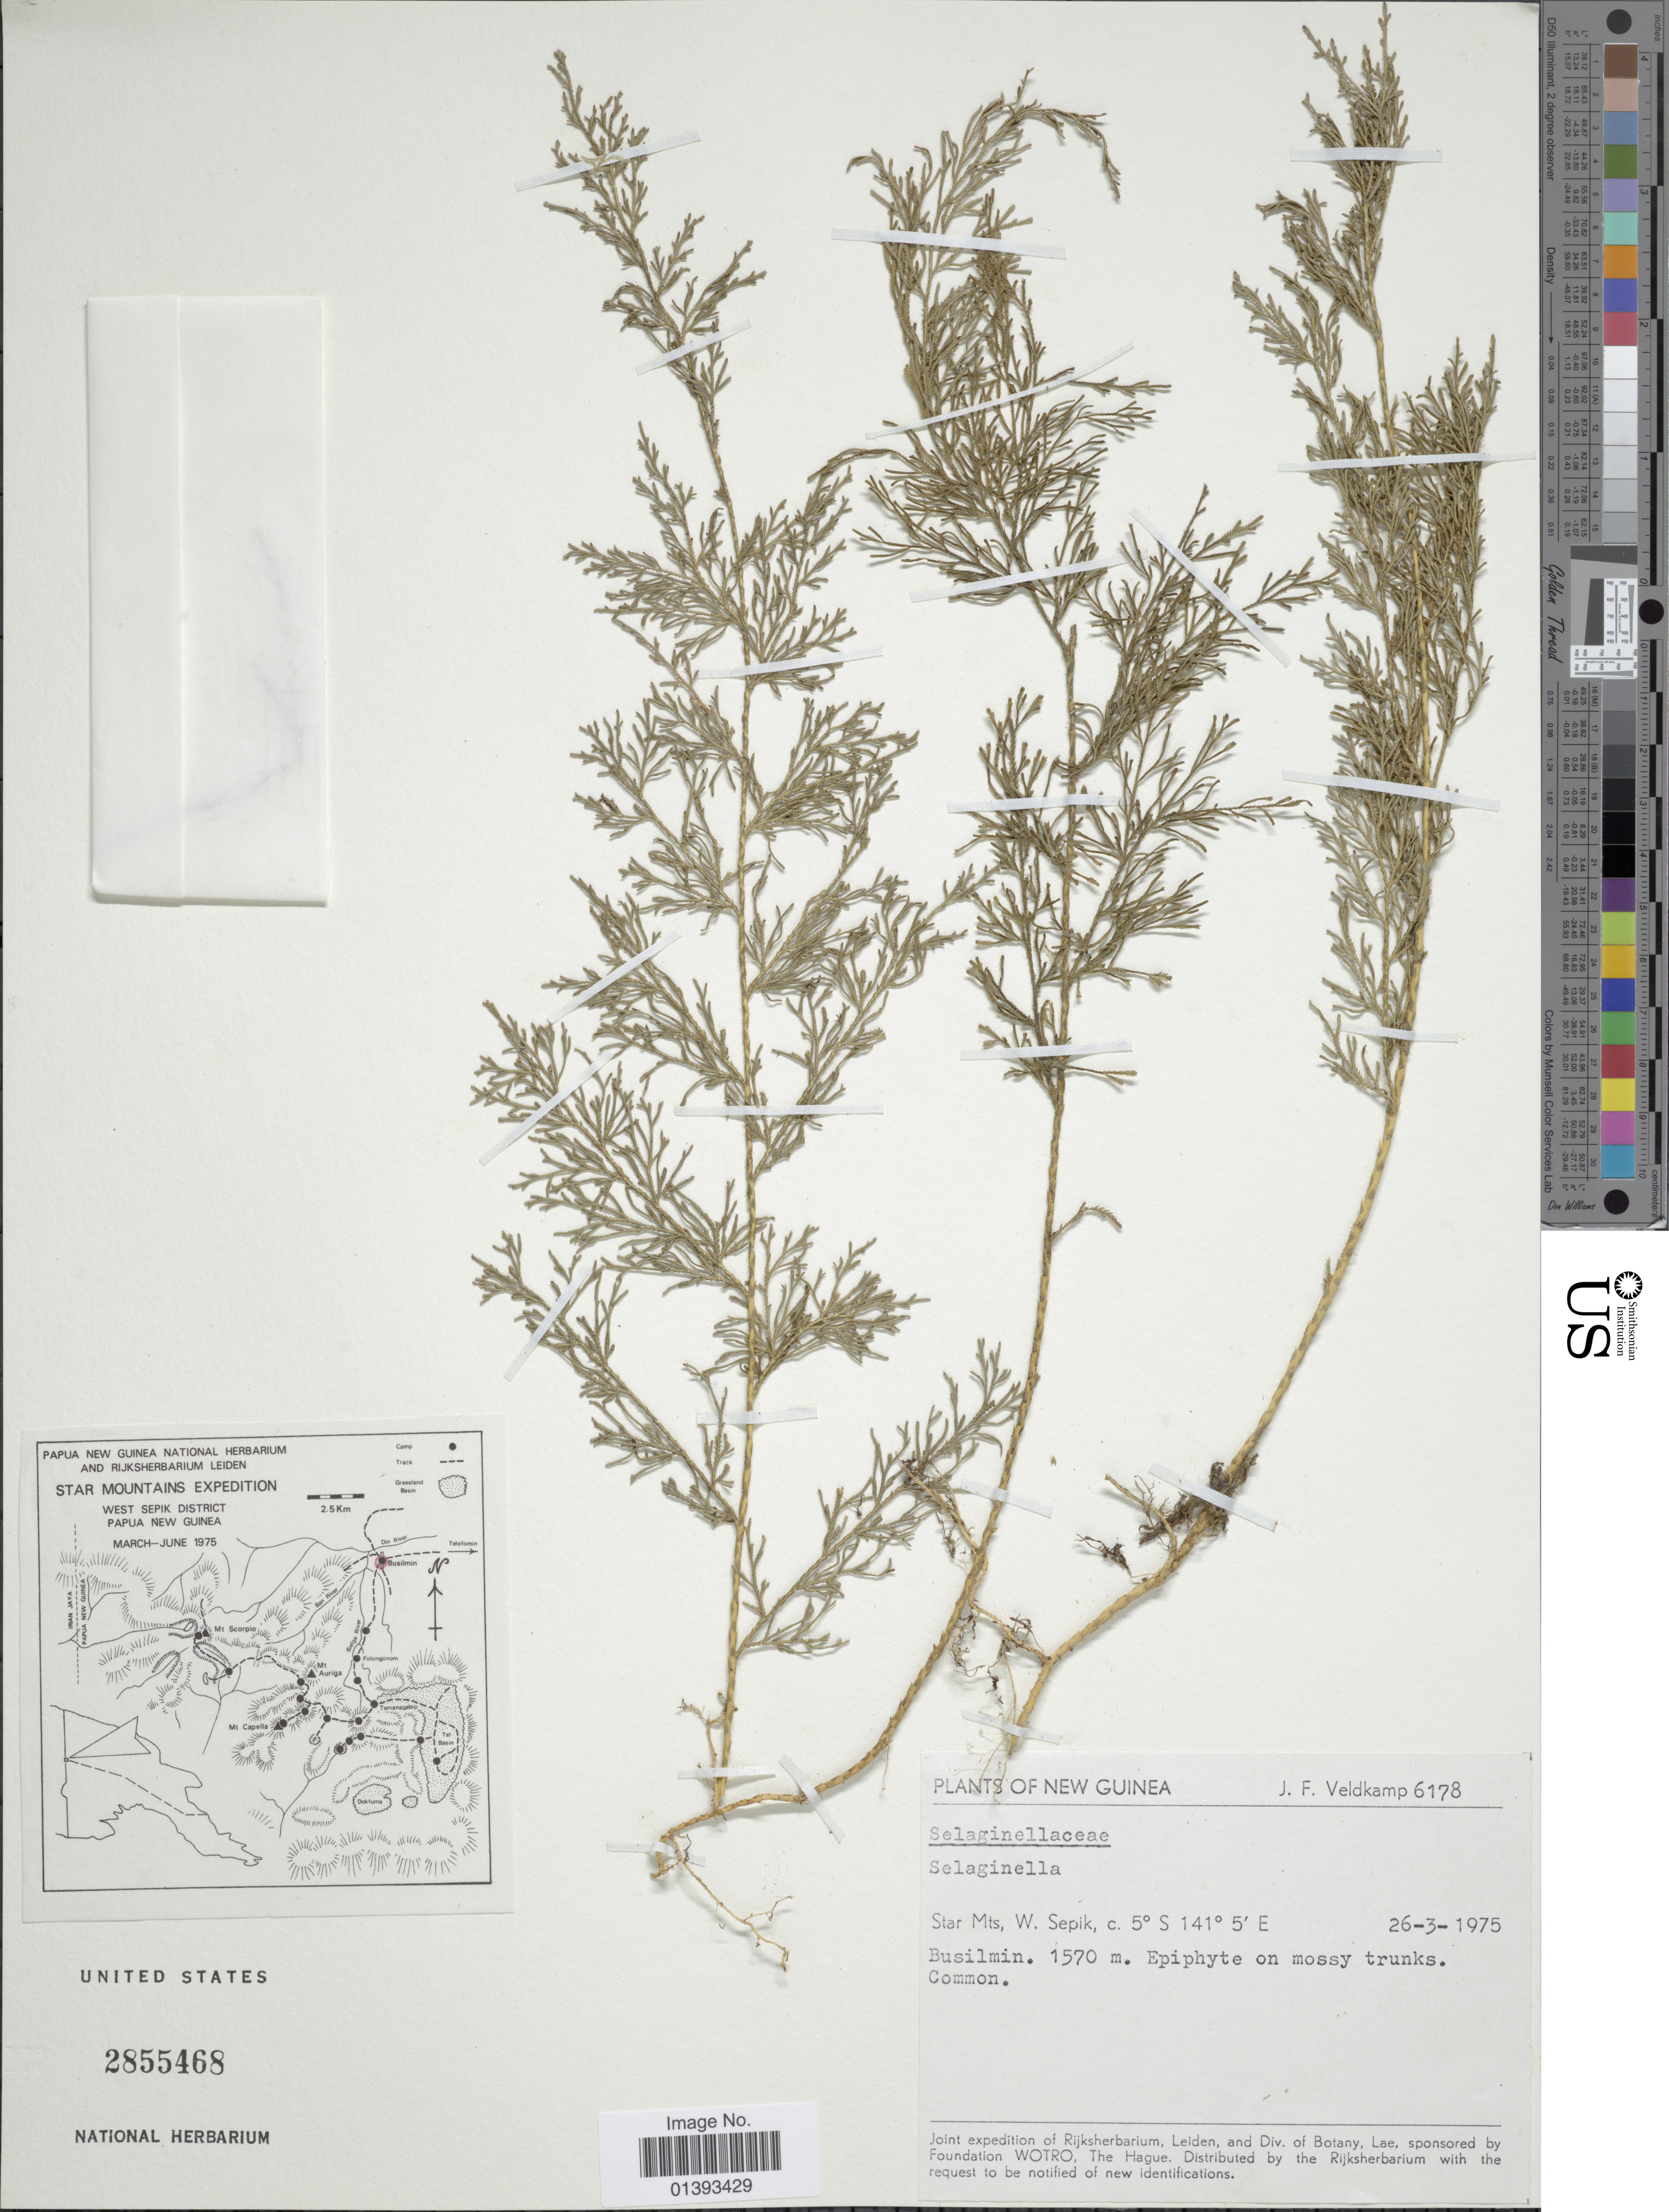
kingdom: Plantae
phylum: Tracheophyta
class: Lycopodiopsida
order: Selaginellales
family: Selaginellaceae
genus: Selaginella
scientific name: Selaginella angustiramea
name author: F. Muell. & Baker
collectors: J. F. Veldkamp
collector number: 6178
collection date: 1975-03-26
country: Papua New Guinea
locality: Star Mts, West Sepik district, Busilmin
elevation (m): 1570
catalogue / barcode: US 2855468